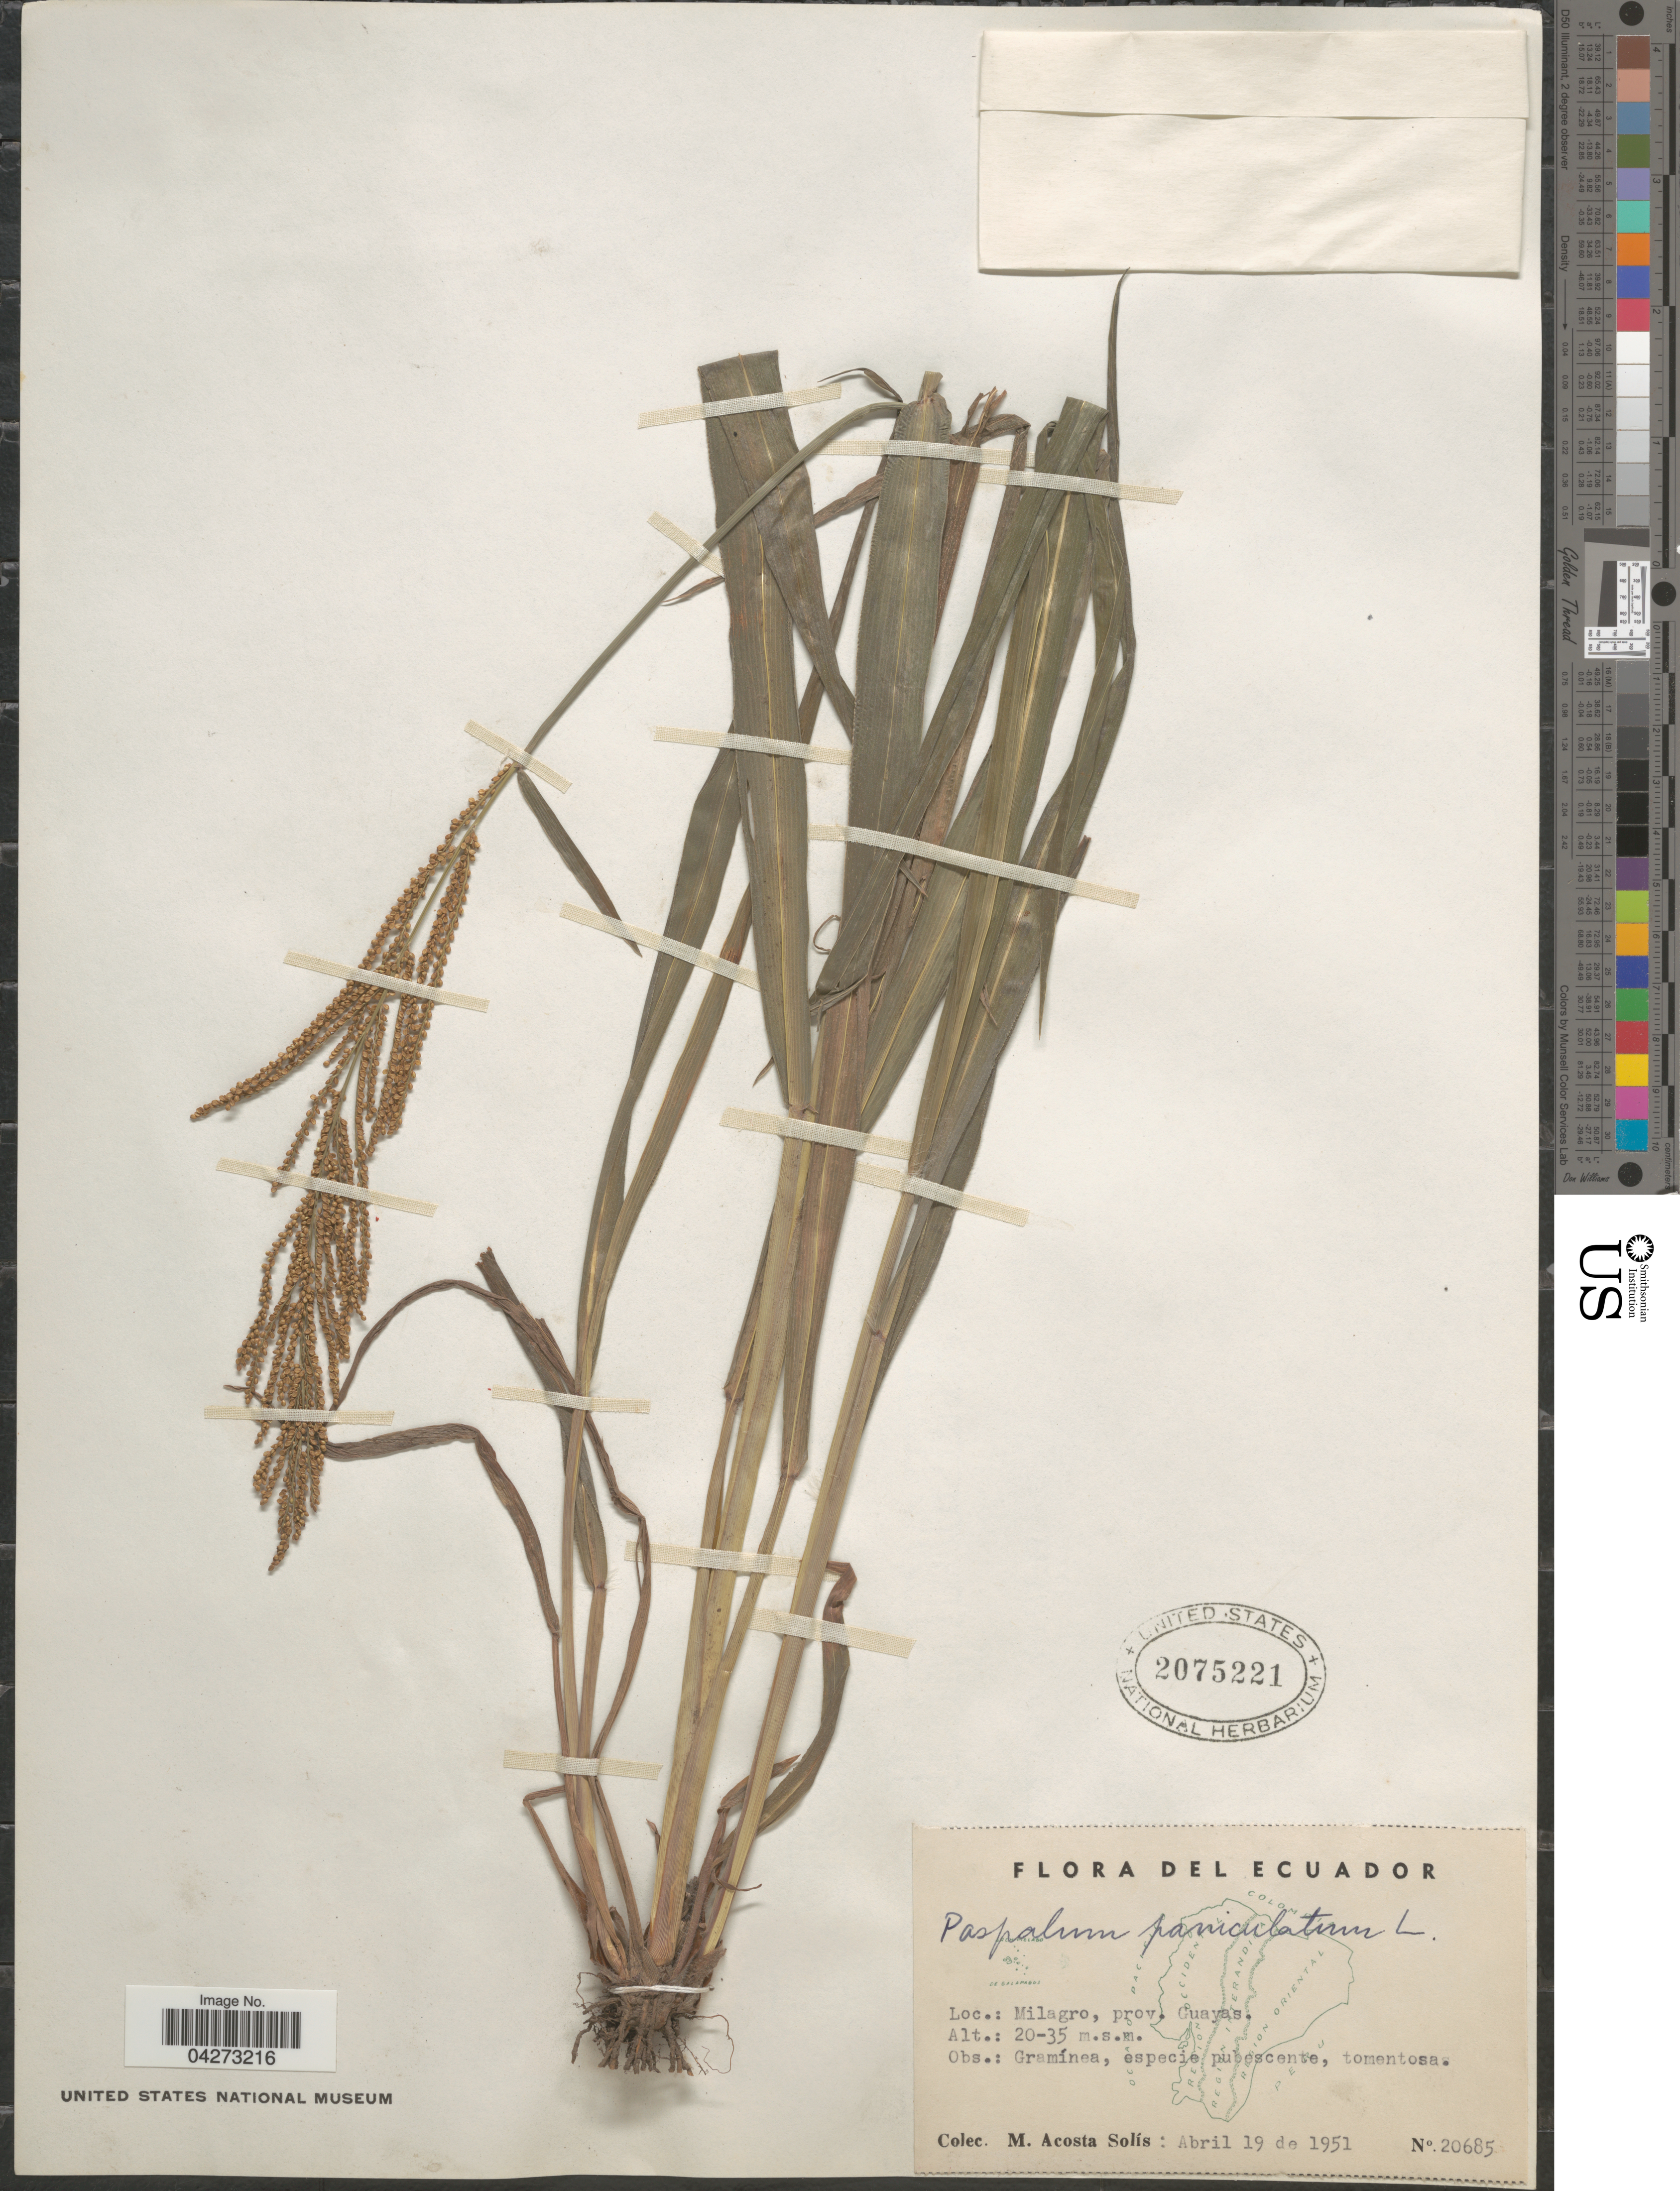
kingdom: Plantae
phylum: Tracheophyta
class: Liliopsida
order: Poales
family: Poaceae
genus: Paspalum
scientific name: Paspalum paniculatum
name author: L.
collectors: M. Acosta Solis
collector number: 20685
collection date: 1951-04-19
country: Ecuador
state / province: Guayas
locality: Milagro.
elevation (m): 20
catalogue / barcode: US 2075221